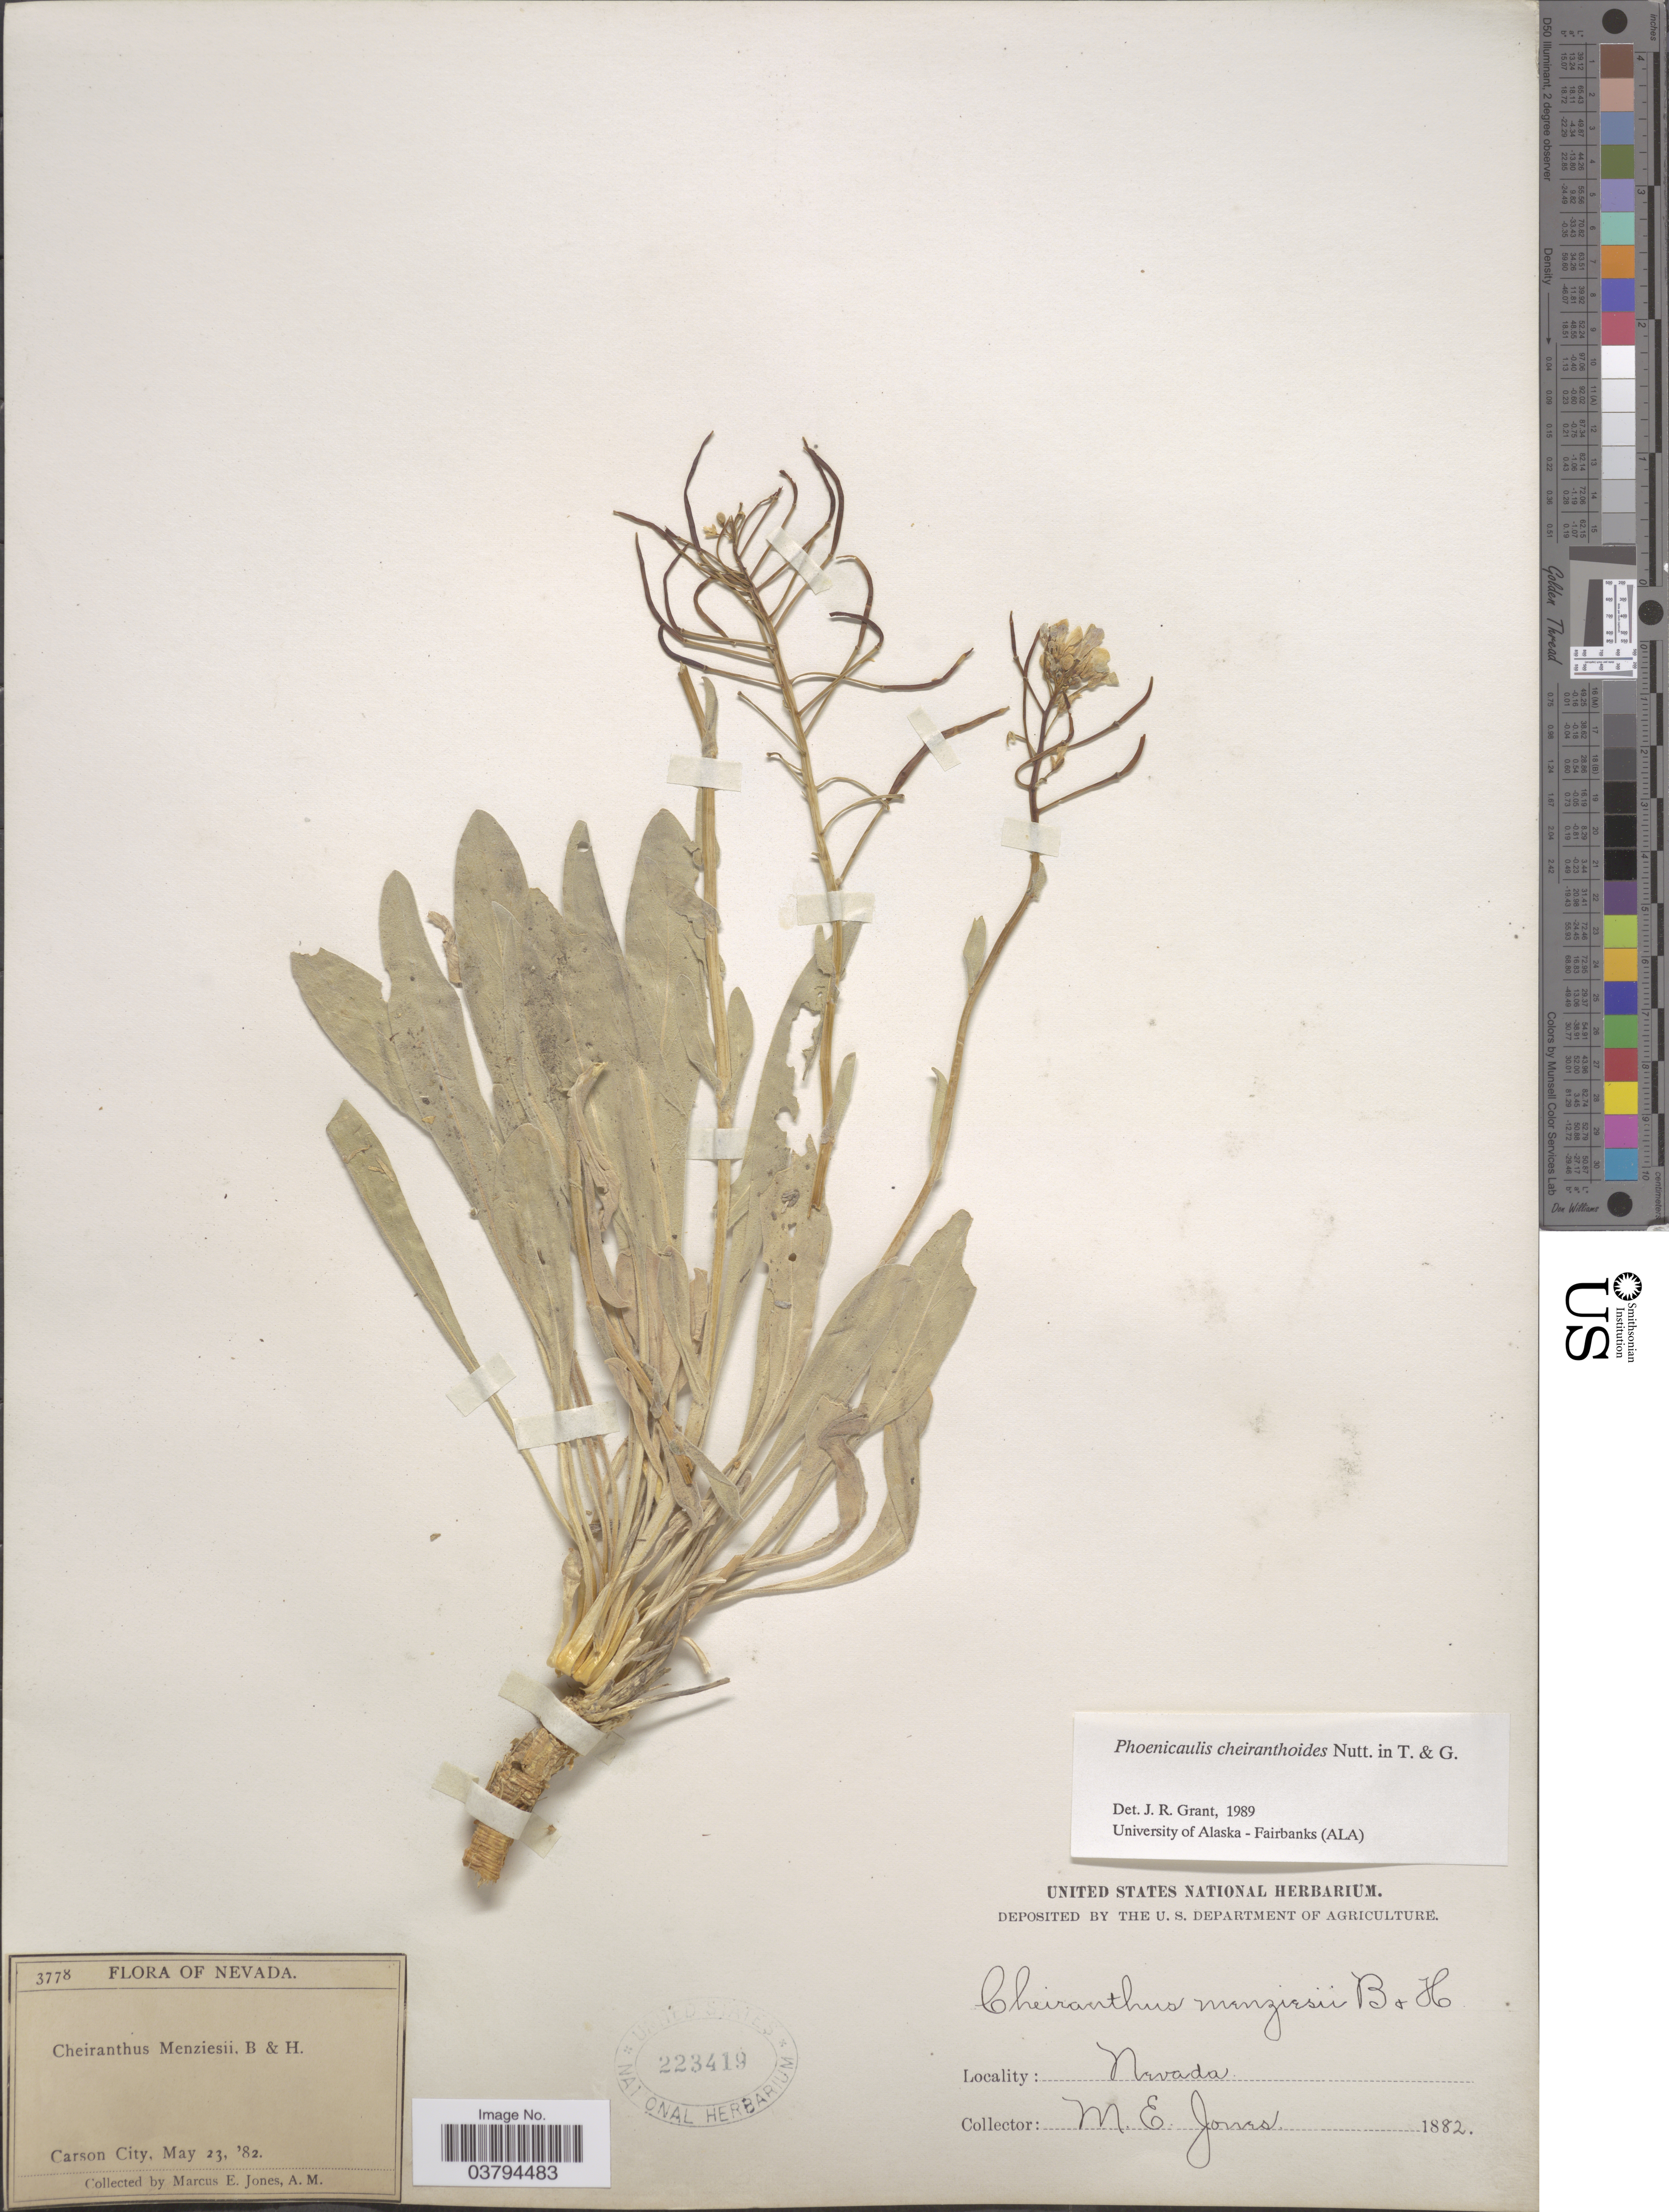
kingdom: Plantae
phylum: Tracheophyta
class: Magnoliopsida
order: Brassicales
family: Brassicaceae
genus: Phoenicaulis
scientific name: Phoenicaulis cheiranthoides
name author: Nutt.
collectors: M. E. Jones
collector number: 3778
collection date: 1882-03-23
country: United States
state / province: Nevada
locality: Carson City.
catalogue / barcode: US 223419